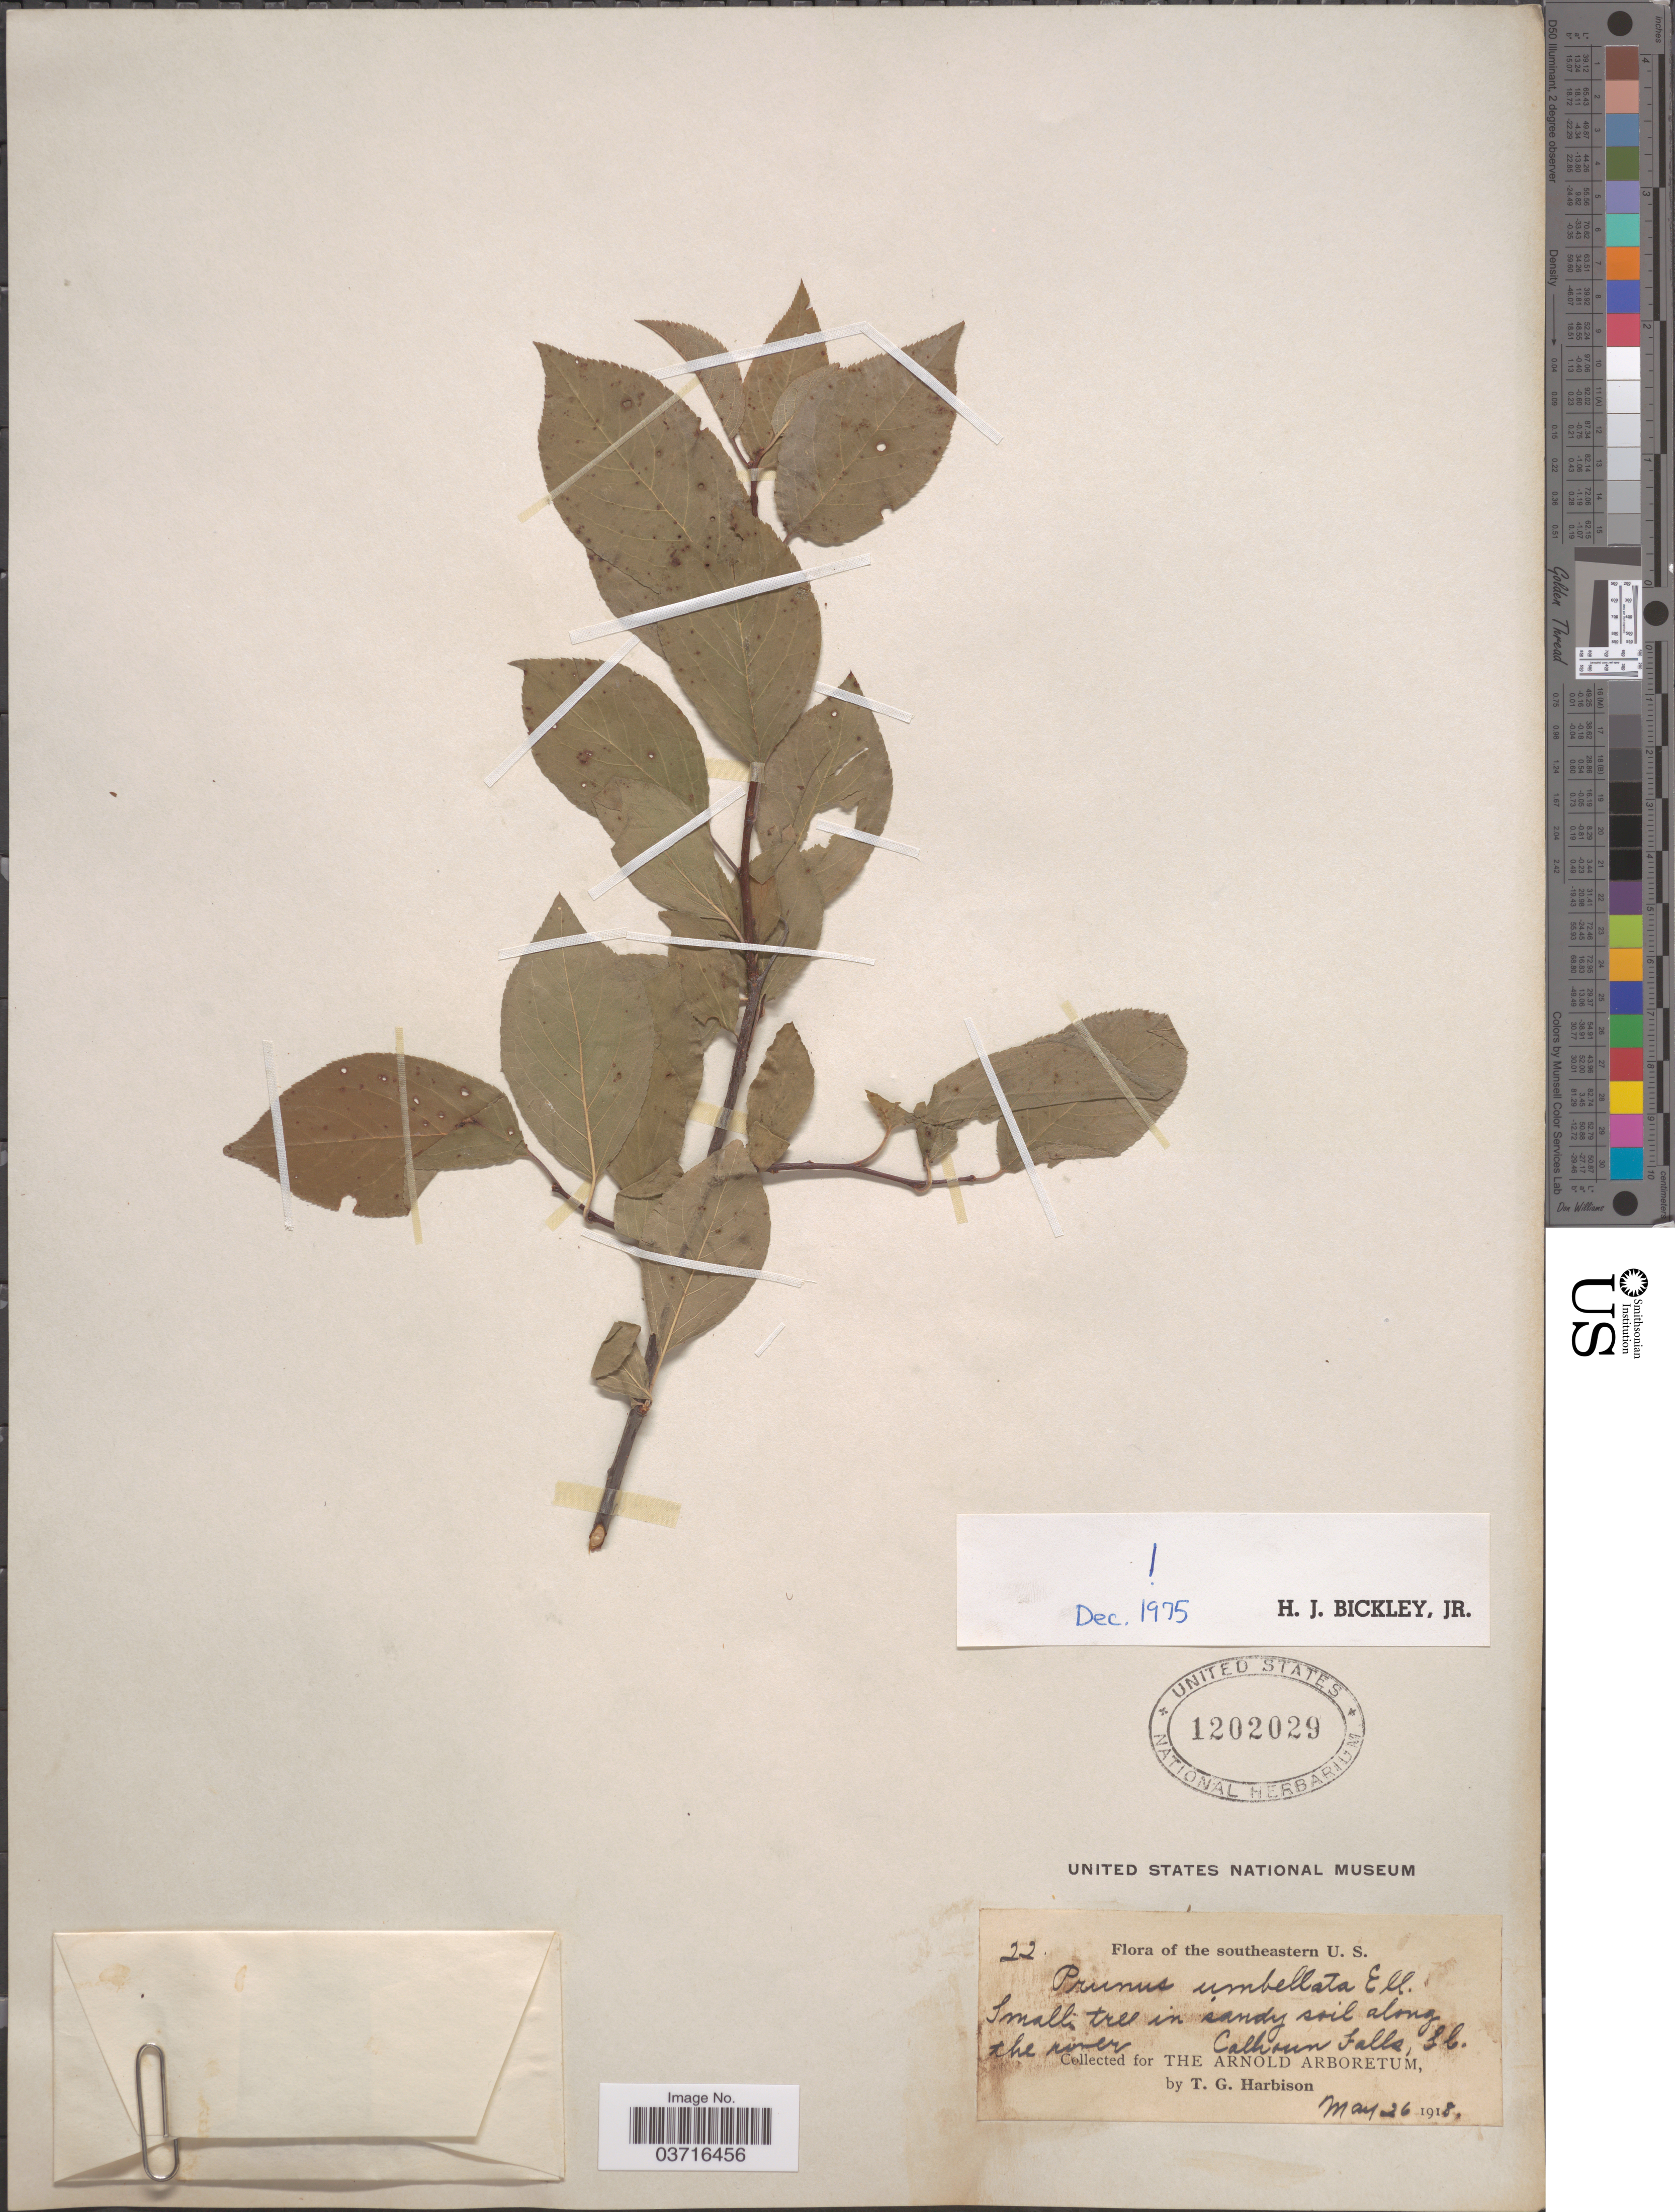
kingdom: Plantae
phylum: Tracheophyta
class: Magnoliopsida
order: Rosales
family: Rosaceae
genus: Prunus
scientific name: Prunus umbellata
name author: Elliott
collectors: T. Harbison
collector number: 22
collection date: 1918-05-26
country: United States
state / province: South Carolina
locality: Southeastern U. S. Calhoun Falls.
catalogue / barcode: US 1202029